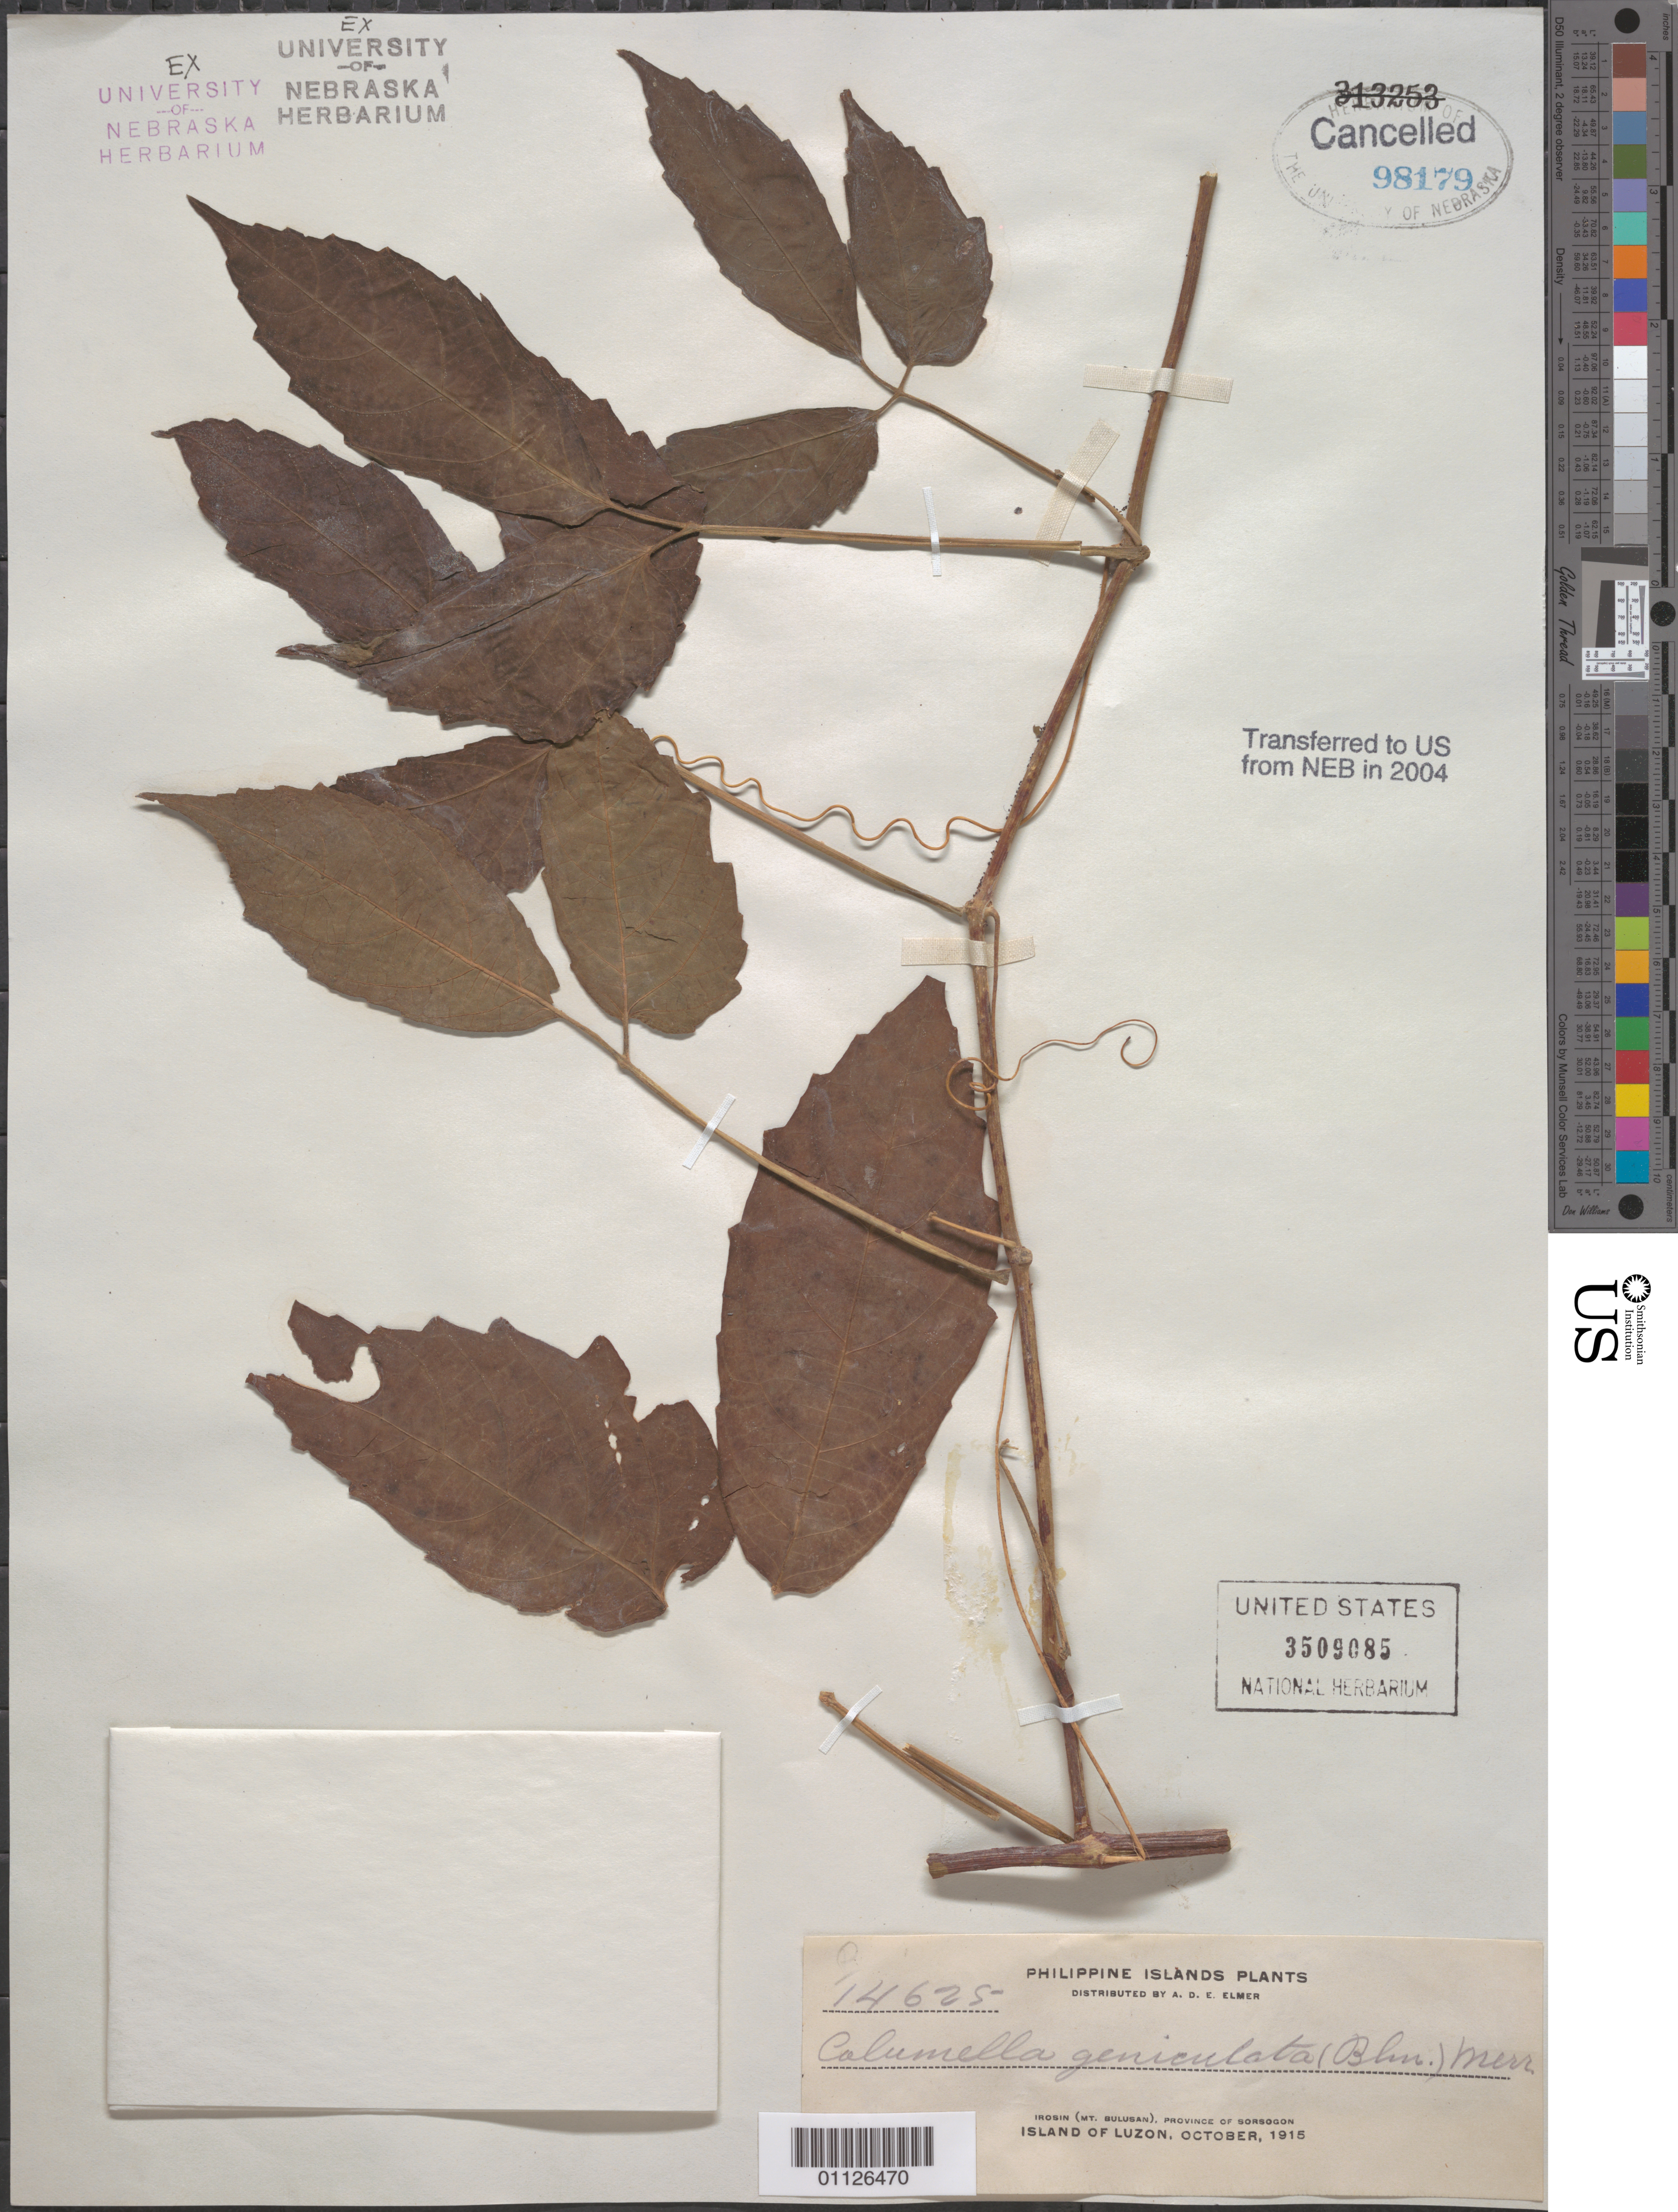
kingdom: Plantae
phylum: Tracheophyta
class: Magnoliopsida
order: Vitales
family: Vitaceae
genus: Cayratia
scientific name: Cayratia geniculata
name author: (Blume) Gagnep.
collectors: A. D. E. Elmer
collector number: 14625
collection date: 1915-10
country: Philippines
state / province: Bicol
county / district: Sorsogon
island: Luzon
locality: Irosin (Mt Bulusan). Island of Luzon.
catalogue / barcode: US 3509085